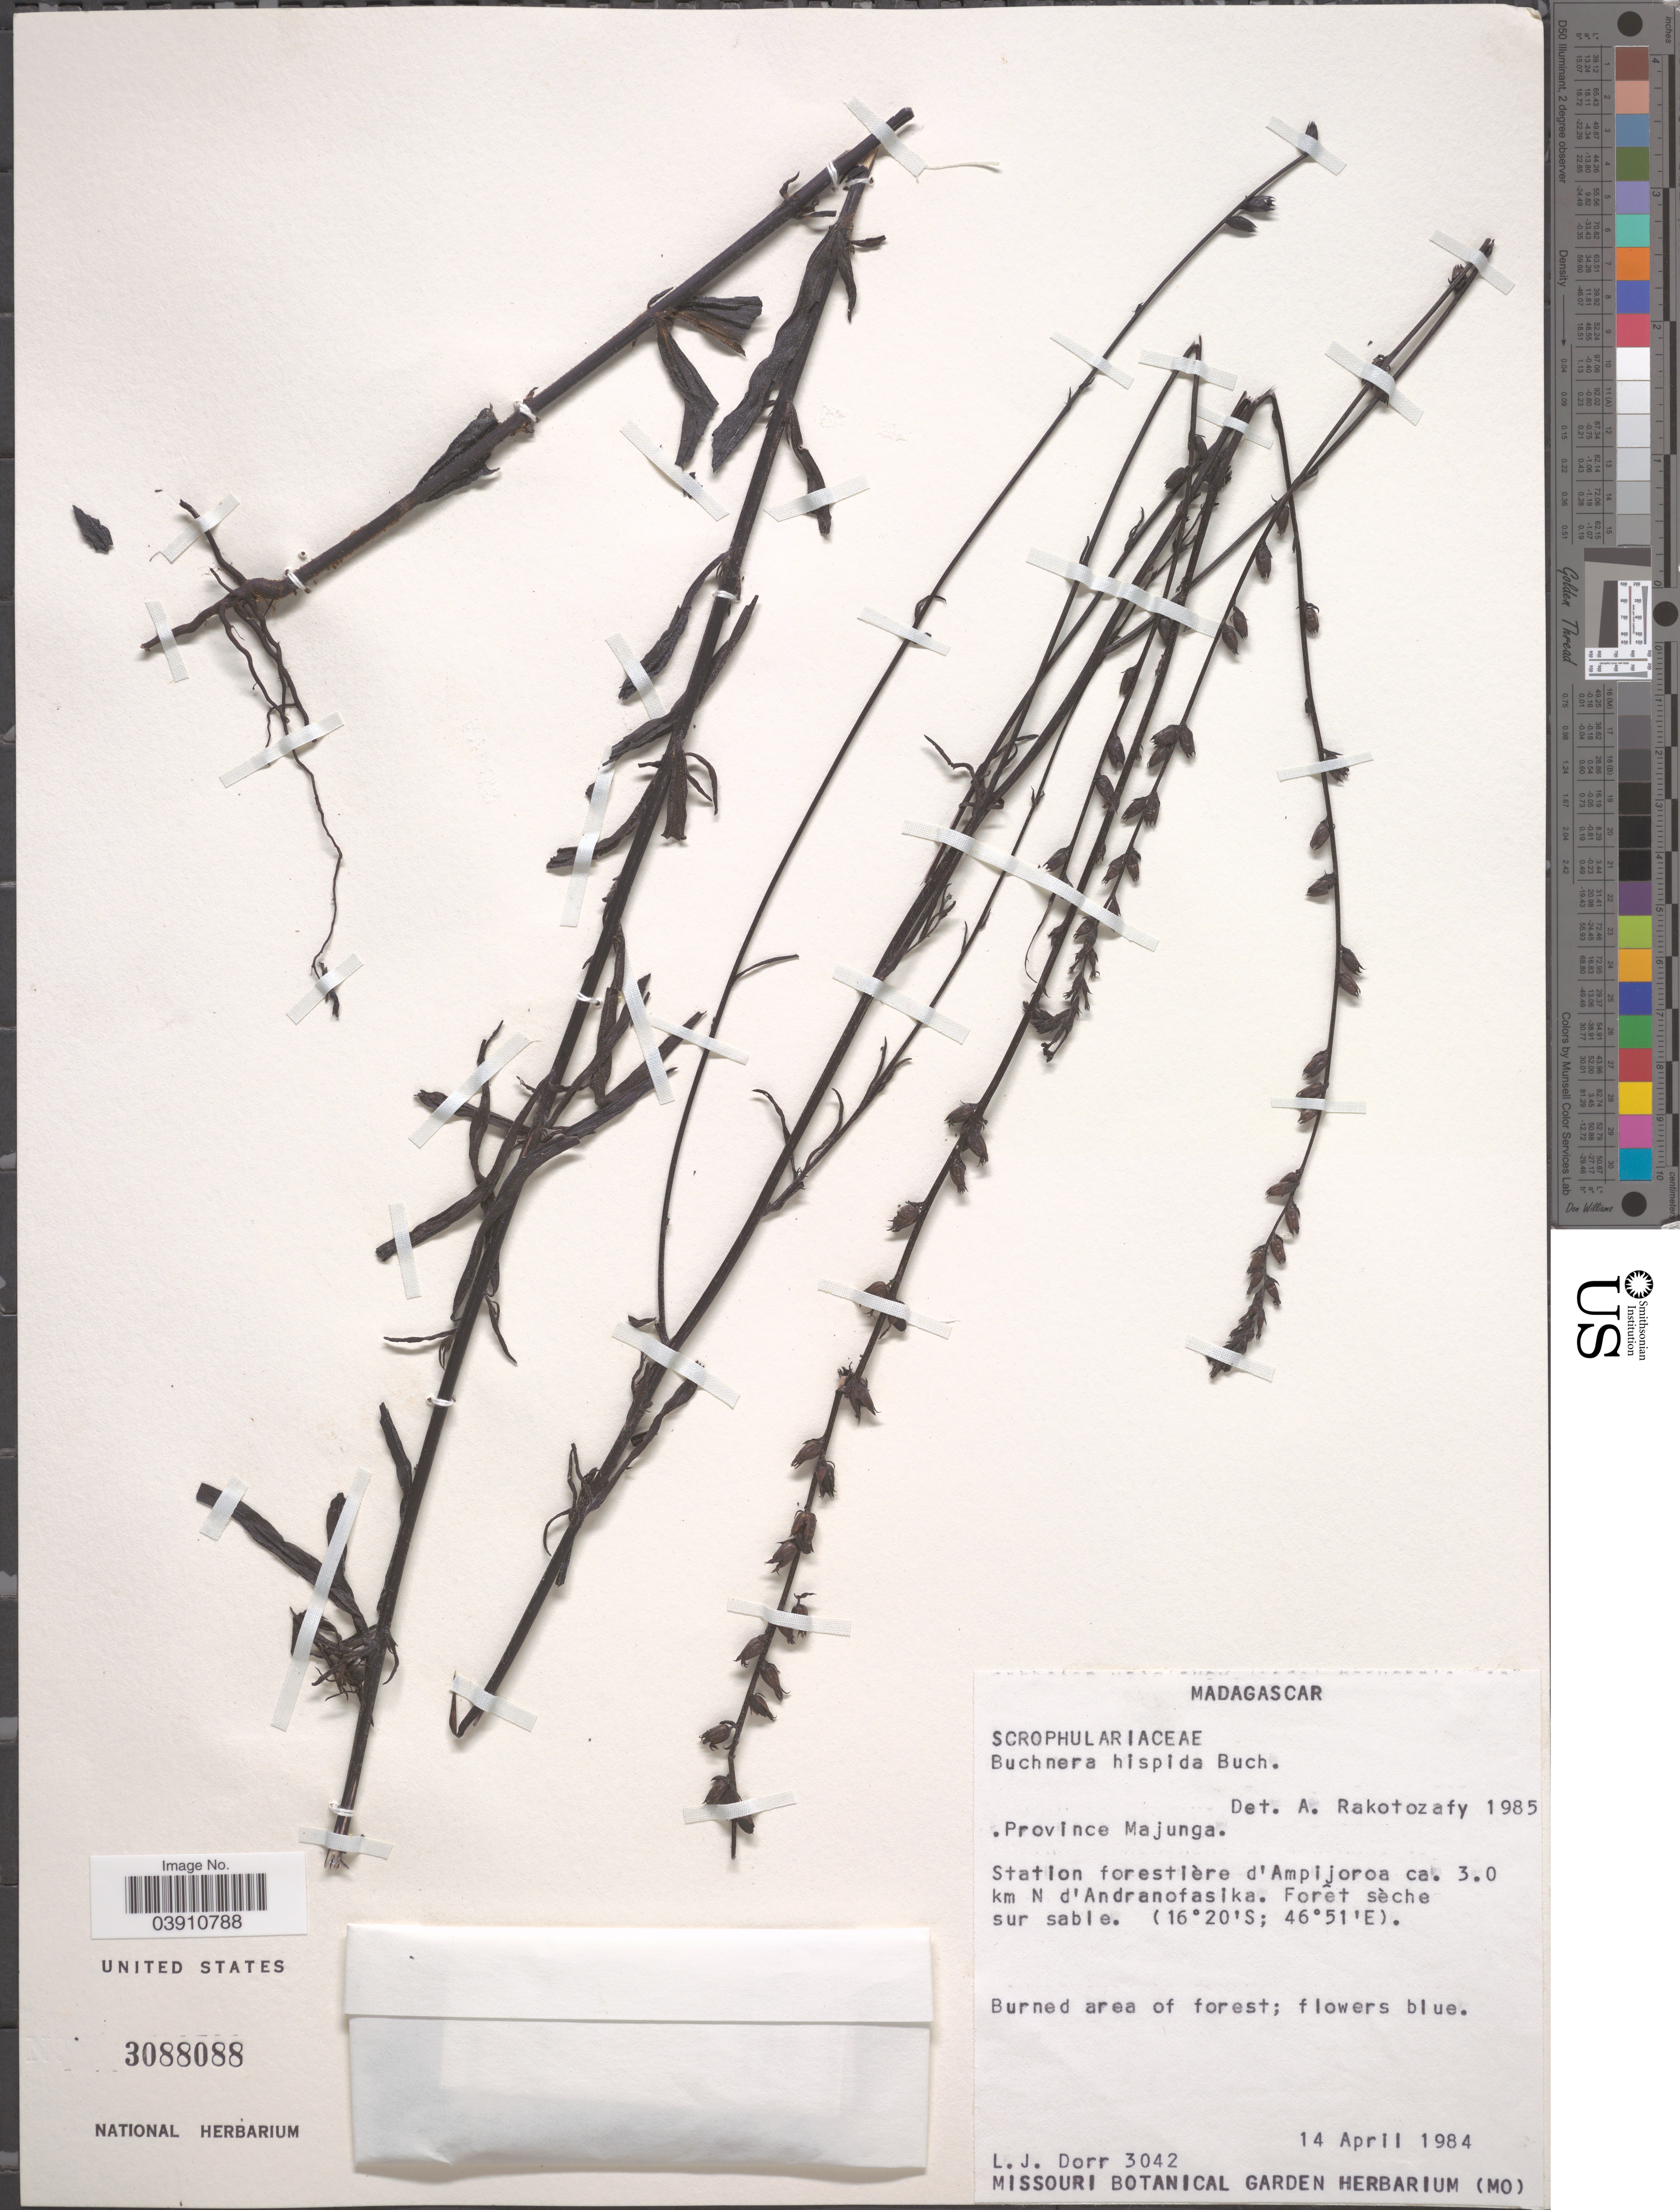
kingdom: Plantae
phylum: Tracheophyta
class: Magnoliopsida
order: Lamiales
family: Orobanchaceae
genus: Buchnera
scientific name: Buchnera hispida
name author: Buch.-Ham. ex D. Don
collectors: L. J. Dorr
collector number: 3042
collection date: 1984-04-14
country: Madagascar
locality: Province Majunga. Station forestière d'Ampijoroa ca. 3.0 km N d'Andranofasika. Forêt sèche sur sable.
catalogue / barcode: US 3088088